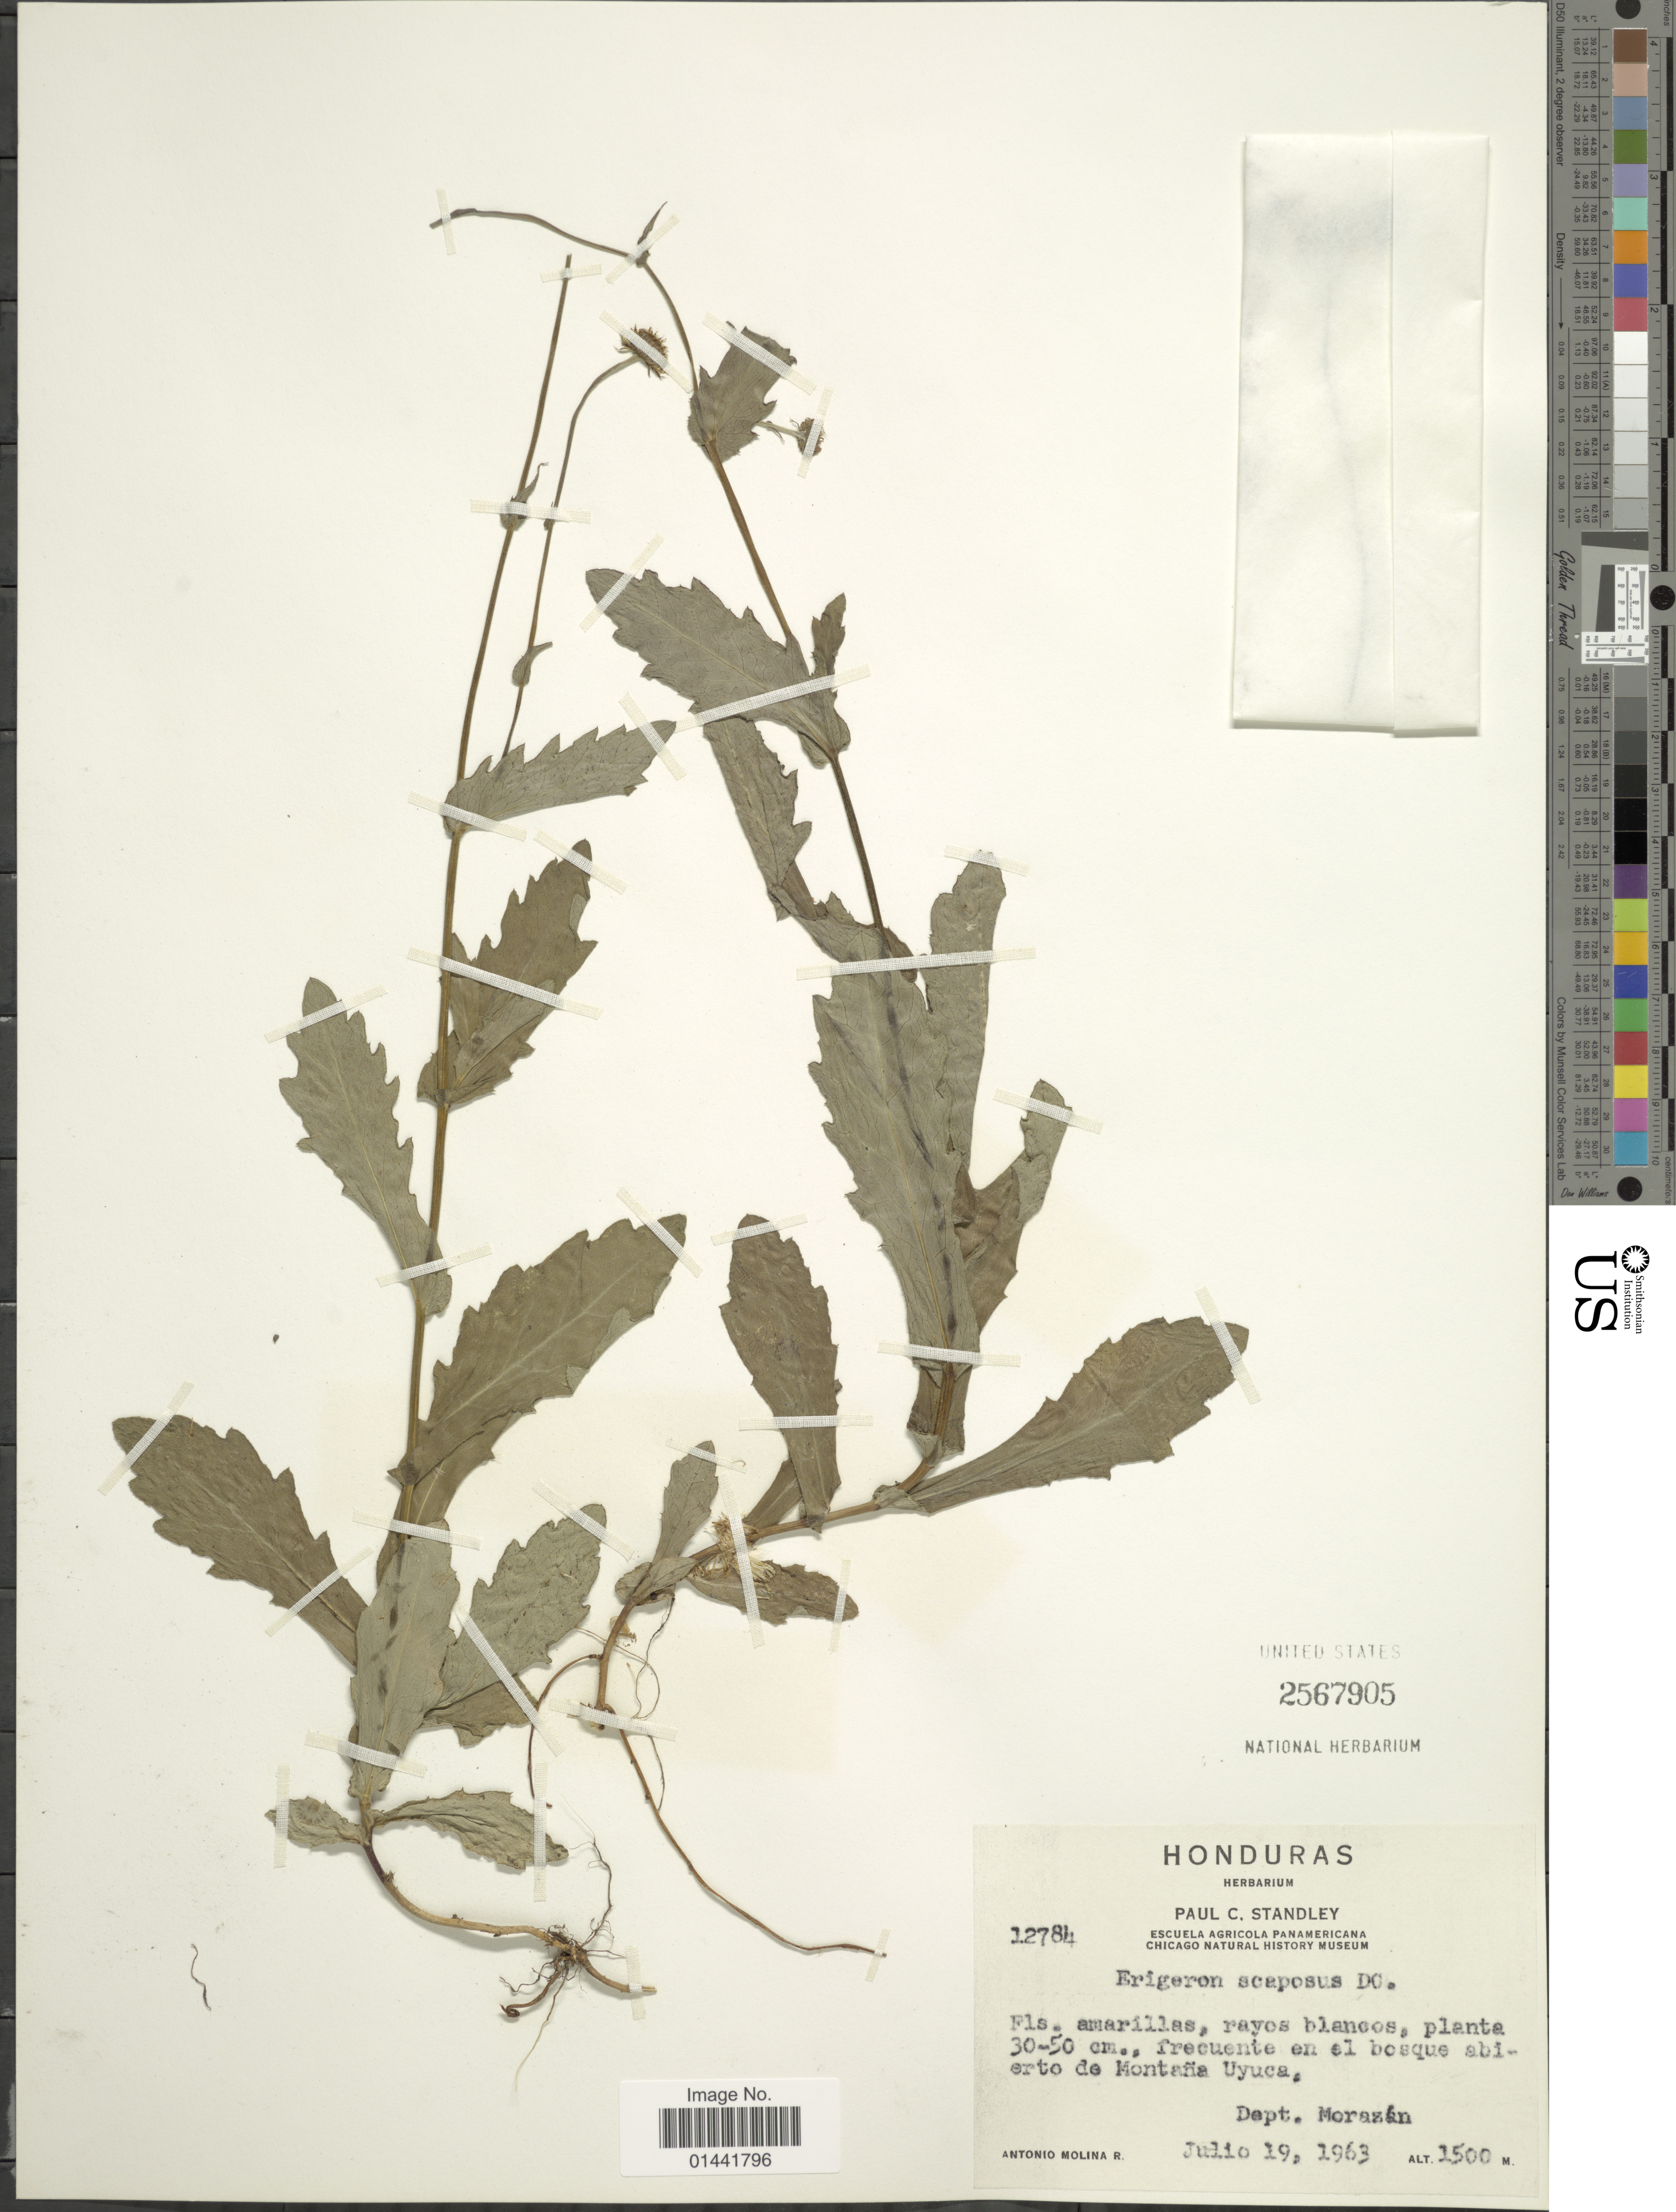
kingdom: Plantae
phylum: Tracheophyta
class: Magnoliopsida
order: Asterales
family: Asteraceae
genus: Erigeron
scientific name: Erigeron scaposus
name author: DC.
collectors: A. Molina R.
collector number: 12784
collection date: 1963-07-19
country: Honduras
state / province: Fco. Morazán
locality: Frecuente en el bosque abierto de Montaña Uyuca, Dept. Morazán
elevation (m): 1500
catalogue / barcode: US 2567905